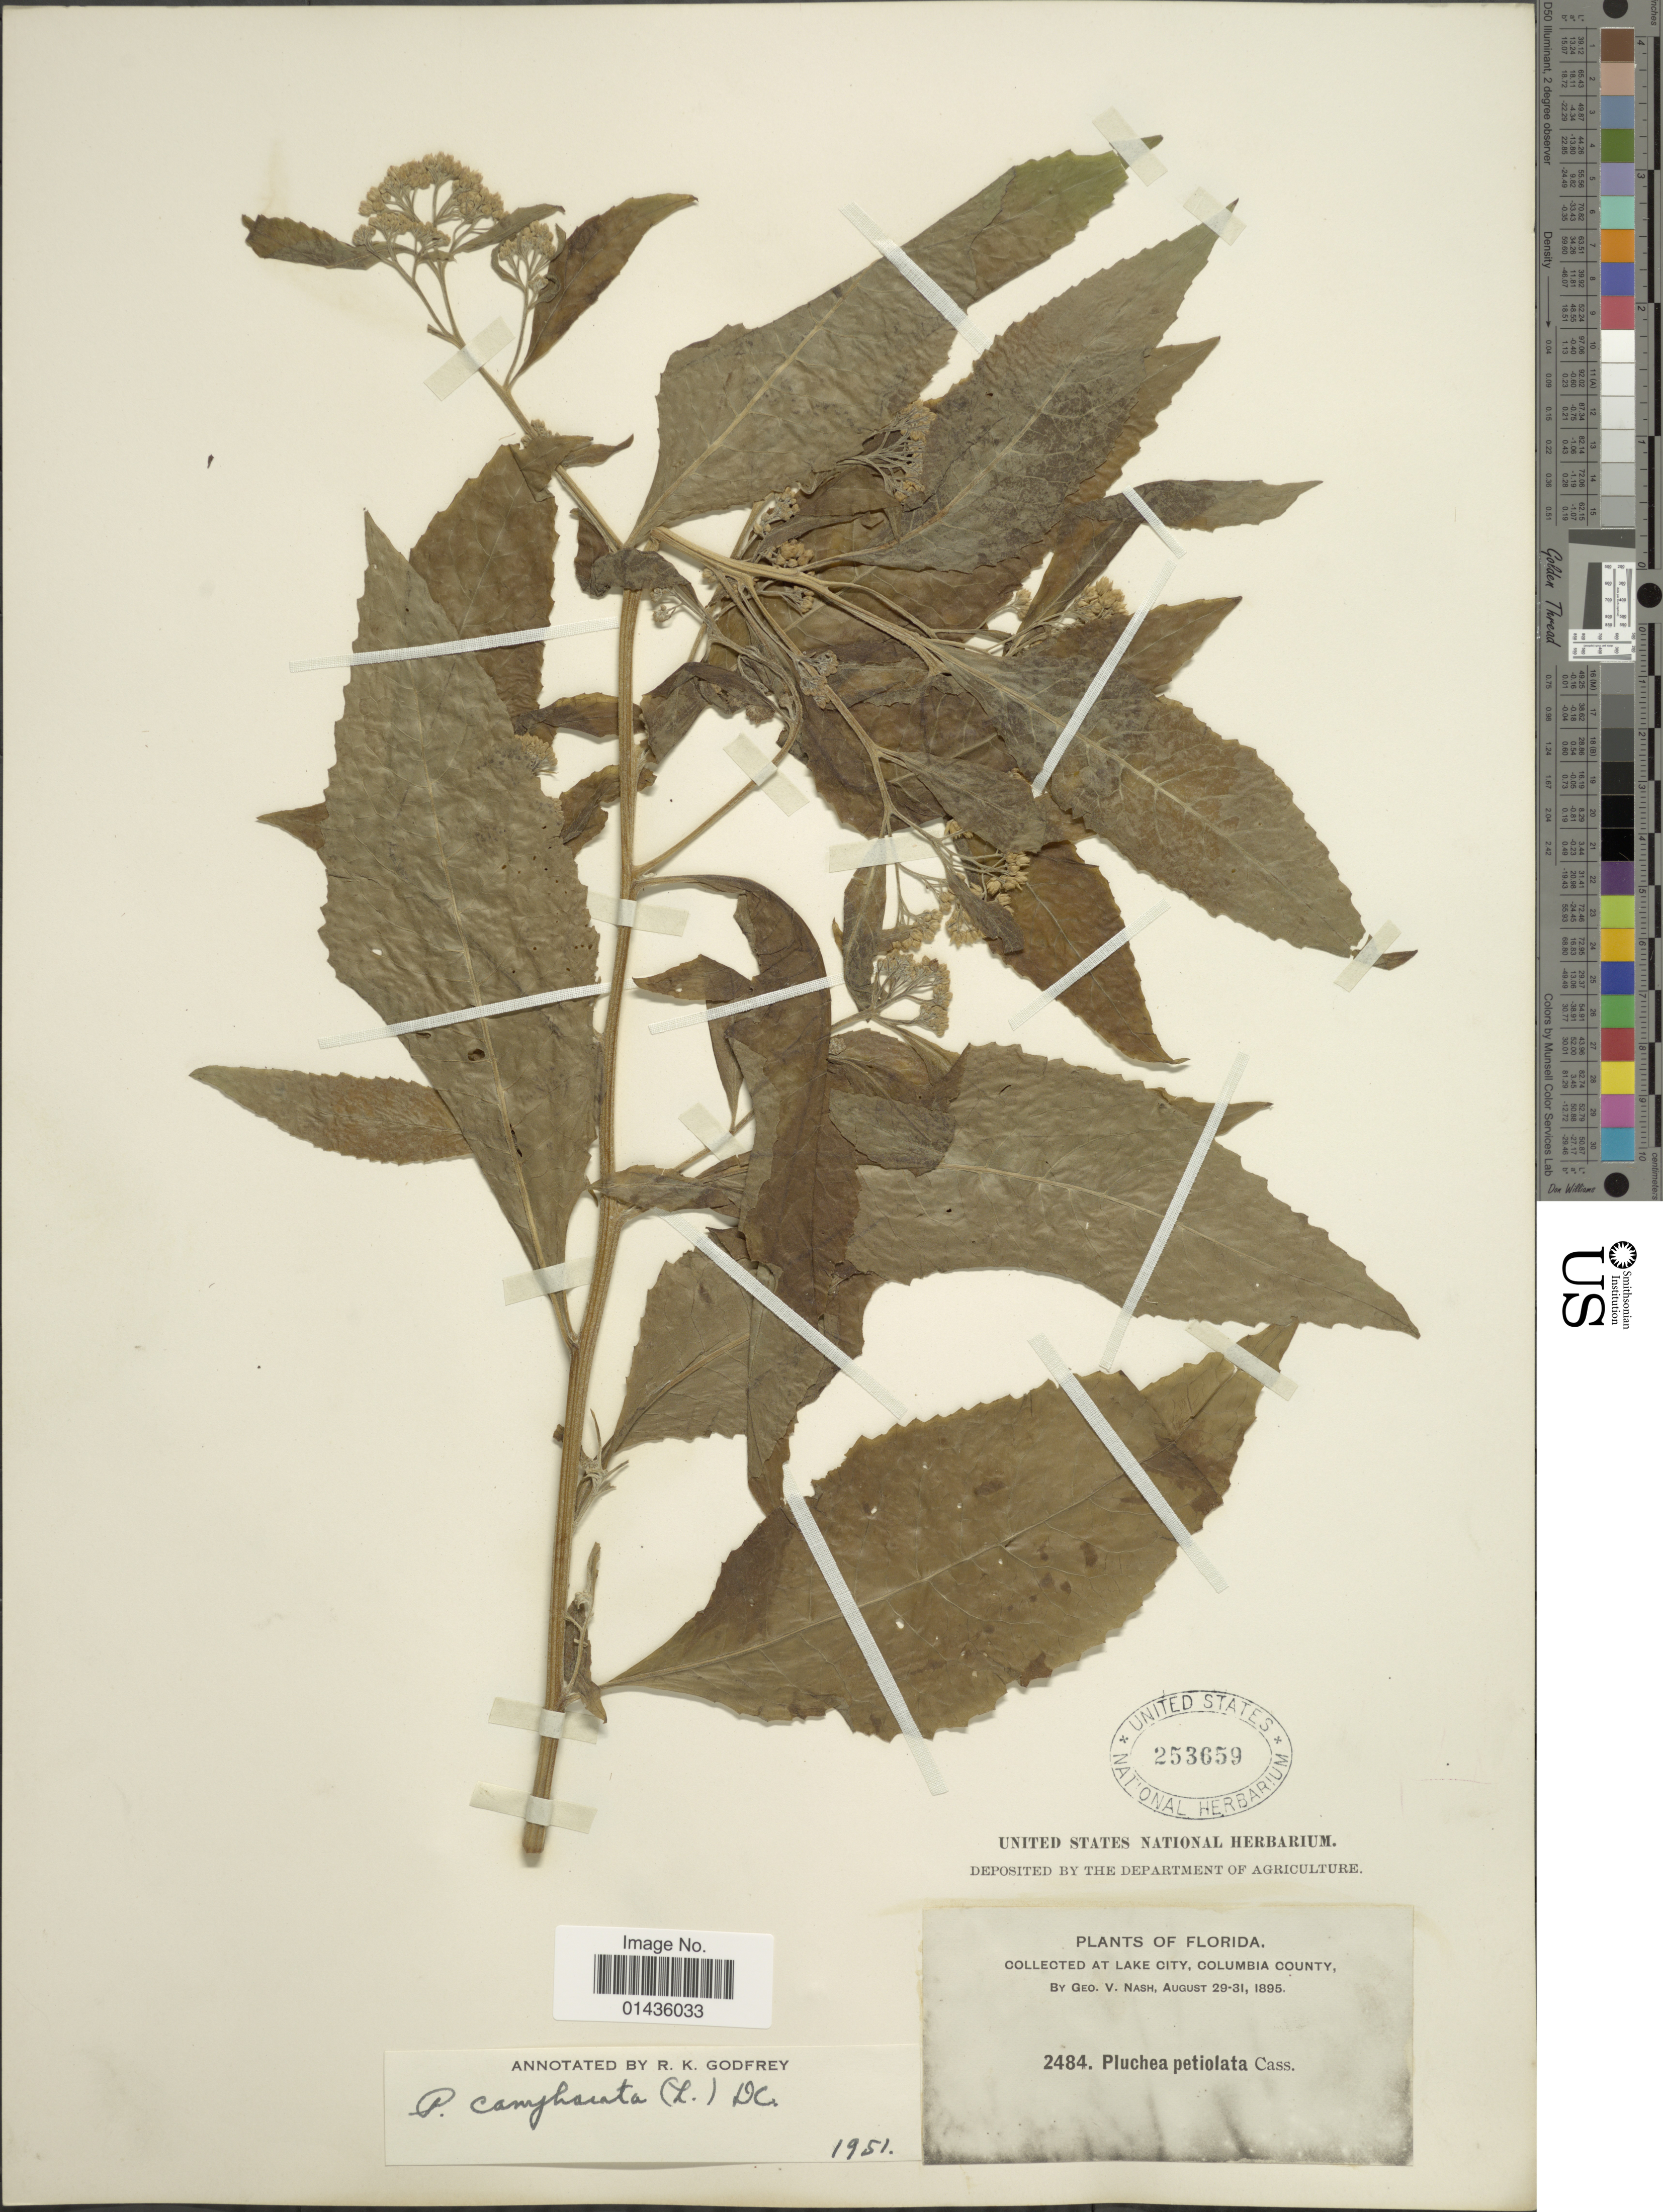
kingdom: Plantae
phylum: Tracheophyta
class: Magnoliopsida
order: Asterales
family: Asteraceae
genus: Pluchea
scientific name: Pluchea camphorata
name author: (L.) DC.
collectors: G. V. Nash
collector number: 2484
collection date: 1895-08-29/1895-08-31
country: United States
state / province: Florida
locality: Lake City, Columbia County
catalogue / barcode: US 253659